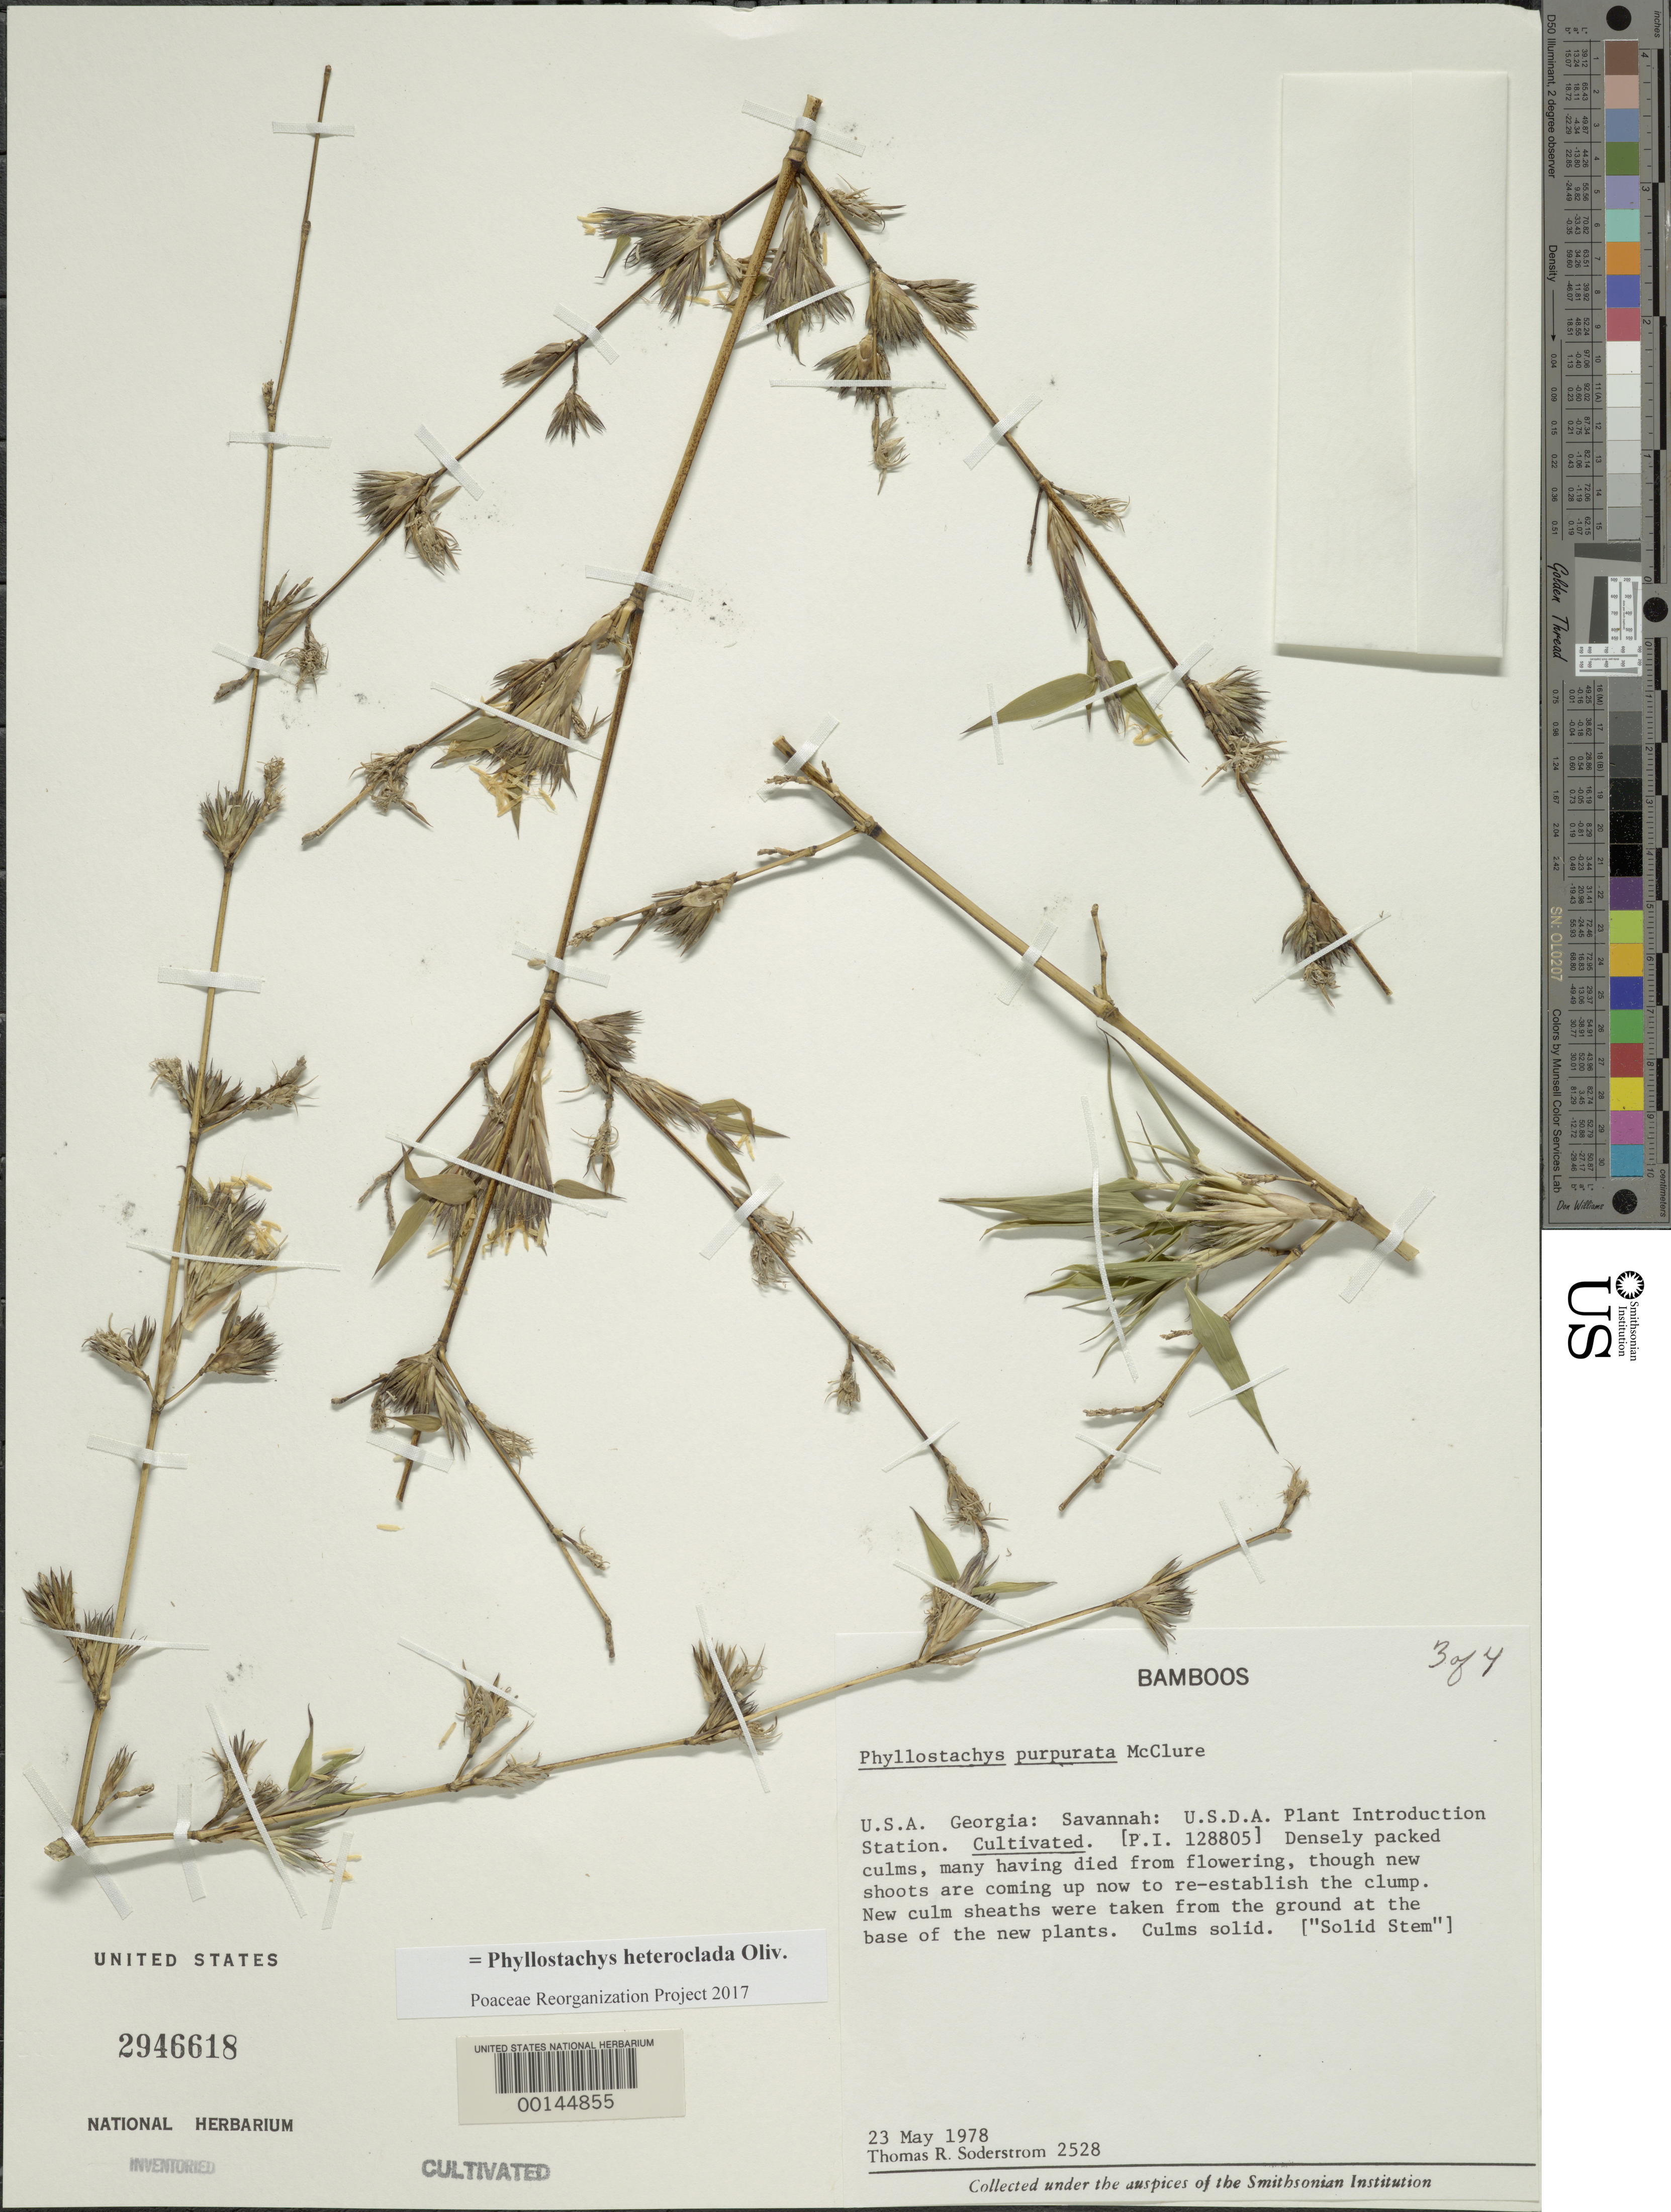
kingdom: Plantae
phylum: Tracheophyta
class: Liliopsida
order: Poales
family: Poaceae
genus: Phyllostachys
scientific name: Phyllostachys heteroclada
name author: Oliv.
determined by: Poaceae Reorganization Project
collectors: T. R. Soderstrom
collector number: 2528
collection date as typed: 23 May 1978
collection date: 1978-05-23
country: United States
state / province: Georgia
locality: Savannah, barbour lathrop p.i. garden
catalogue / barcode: US 2946618